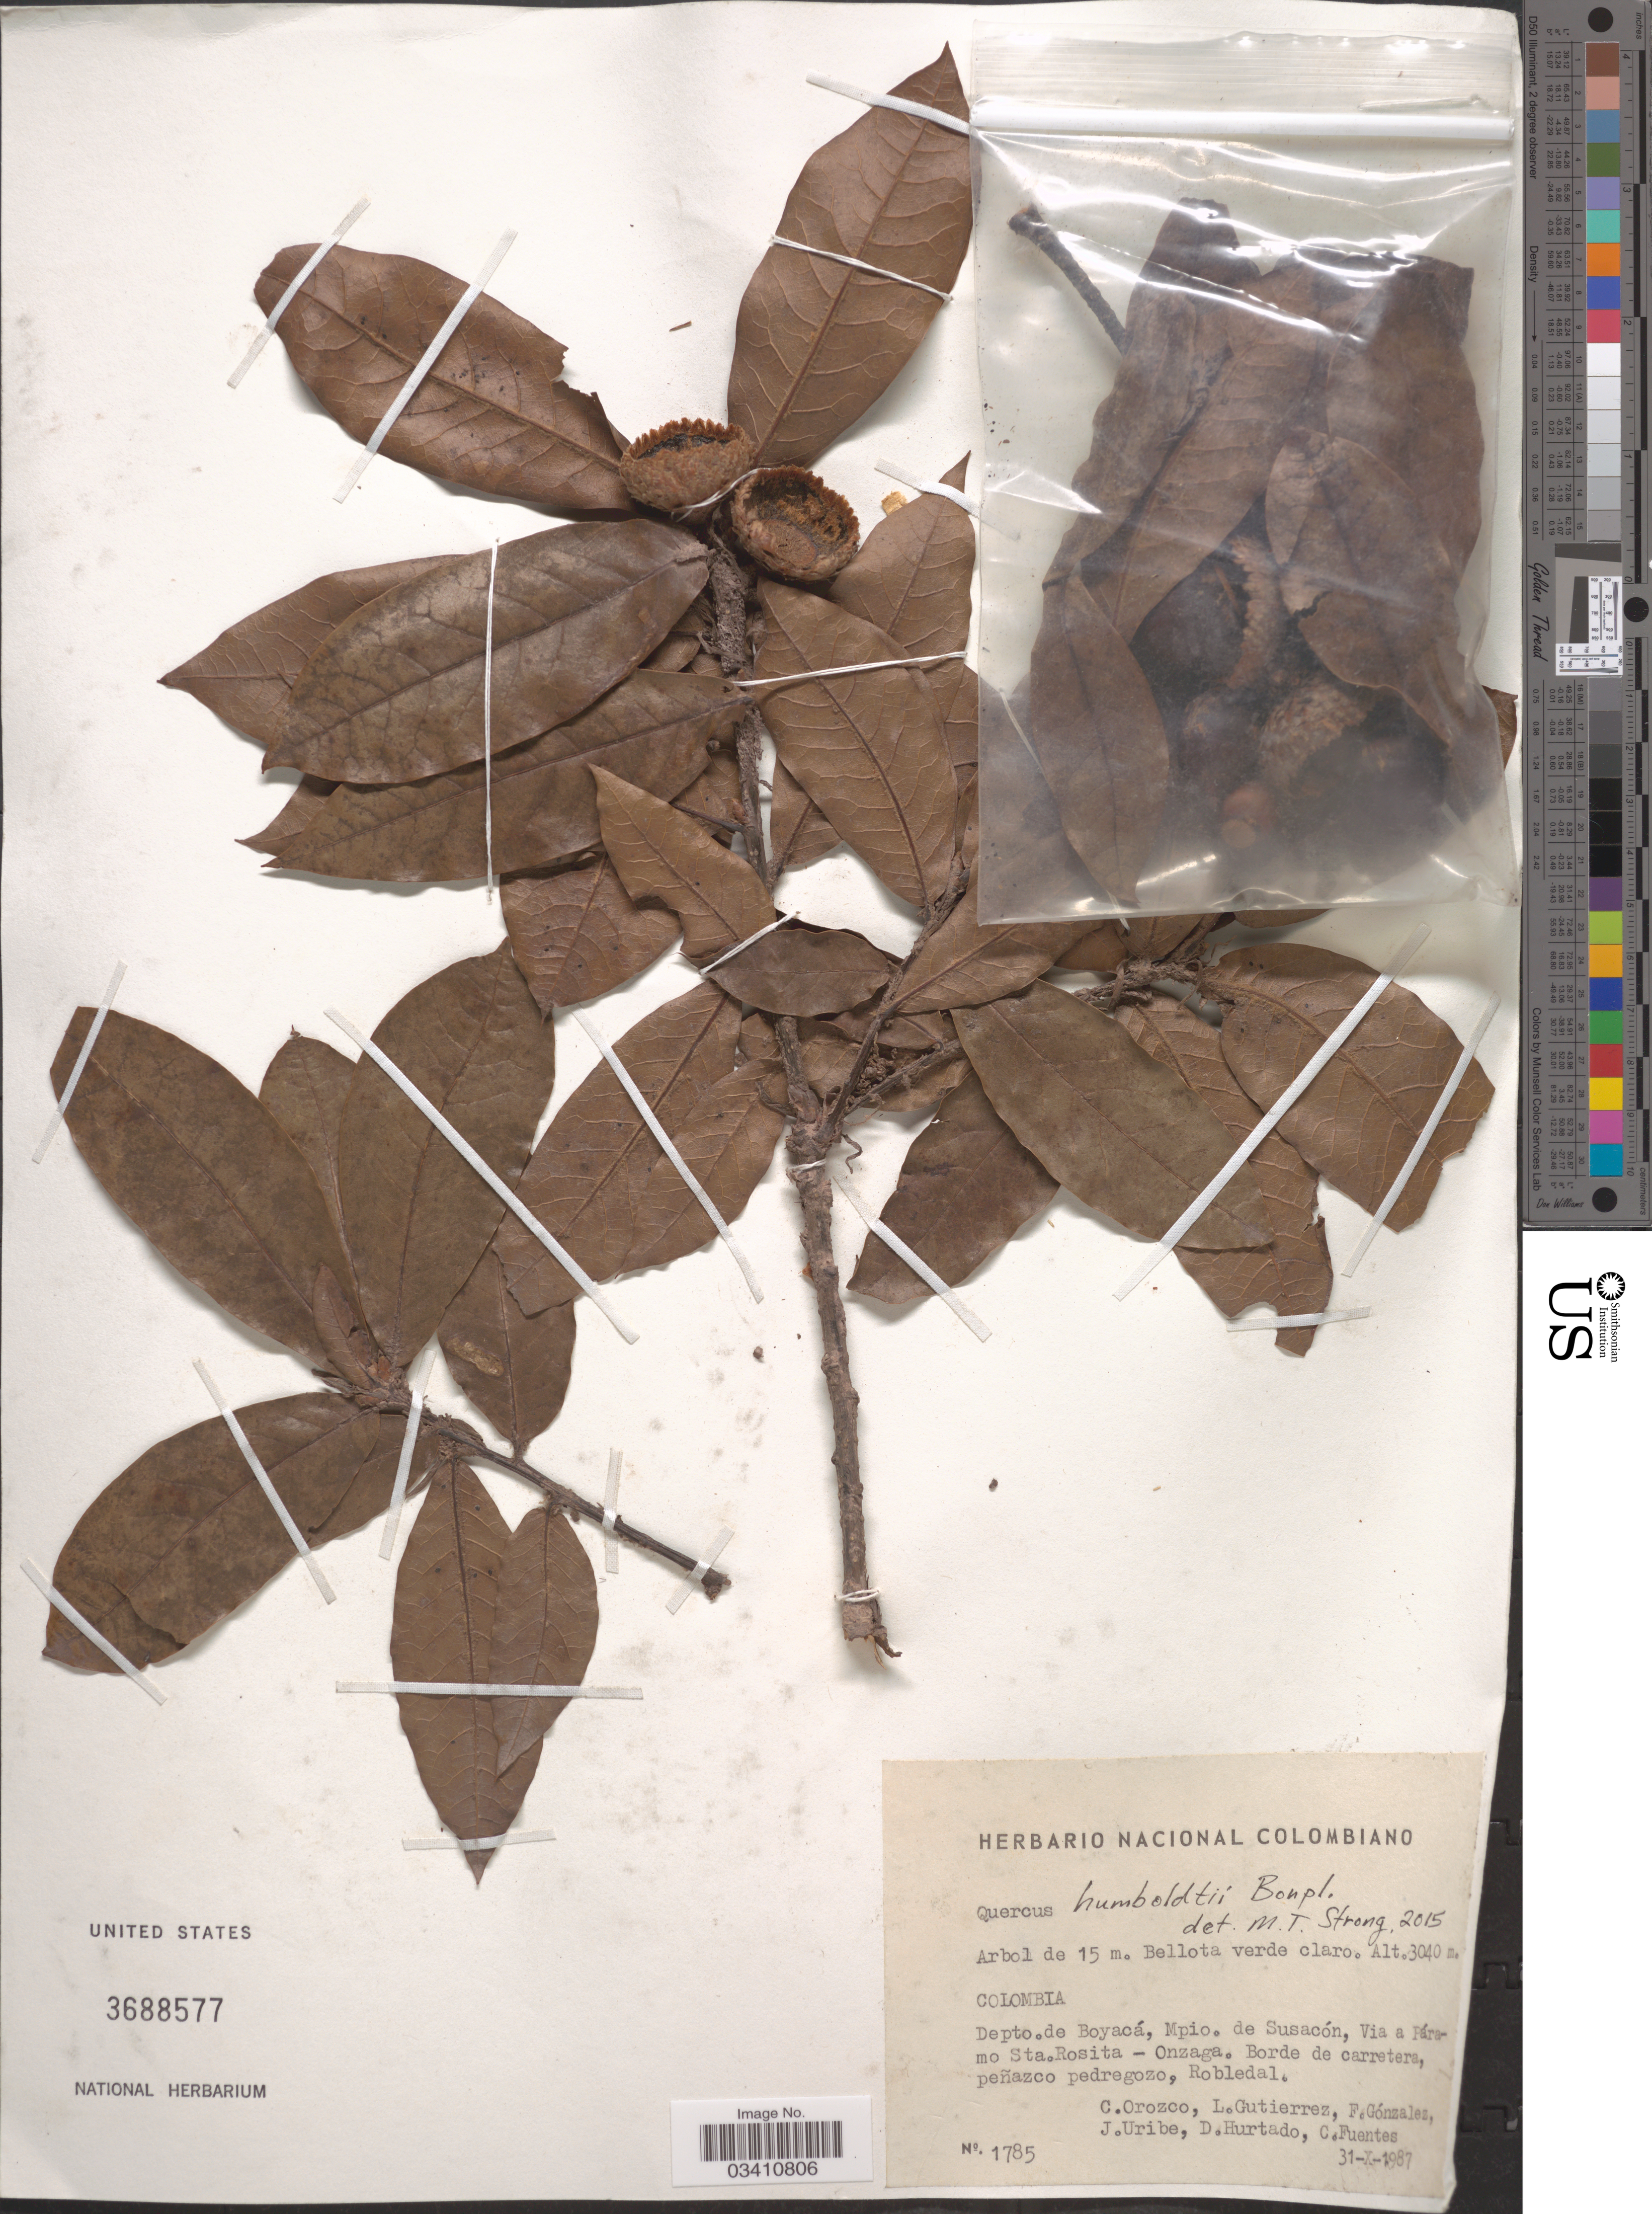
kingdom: Plantae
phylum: Tracheophyta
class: Magnoliopsida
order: Fagales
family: Fagaceae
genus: Quercus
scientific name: Quercus humboldtii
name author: Bonpl.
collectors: C. Orozco, L. Gutiérrez, F. González, J. Uribe & et al.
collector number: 1785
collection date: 1987-10-31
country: Colombia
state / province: Boyacá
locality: Depto. de Boyacá, Mpio. de Susacón, Via a Páramo Sta. Rosita - Onzaga. Borde de carretera, peñazco pedregozo, Robledal.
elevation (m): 3040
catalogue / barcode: US 3688577